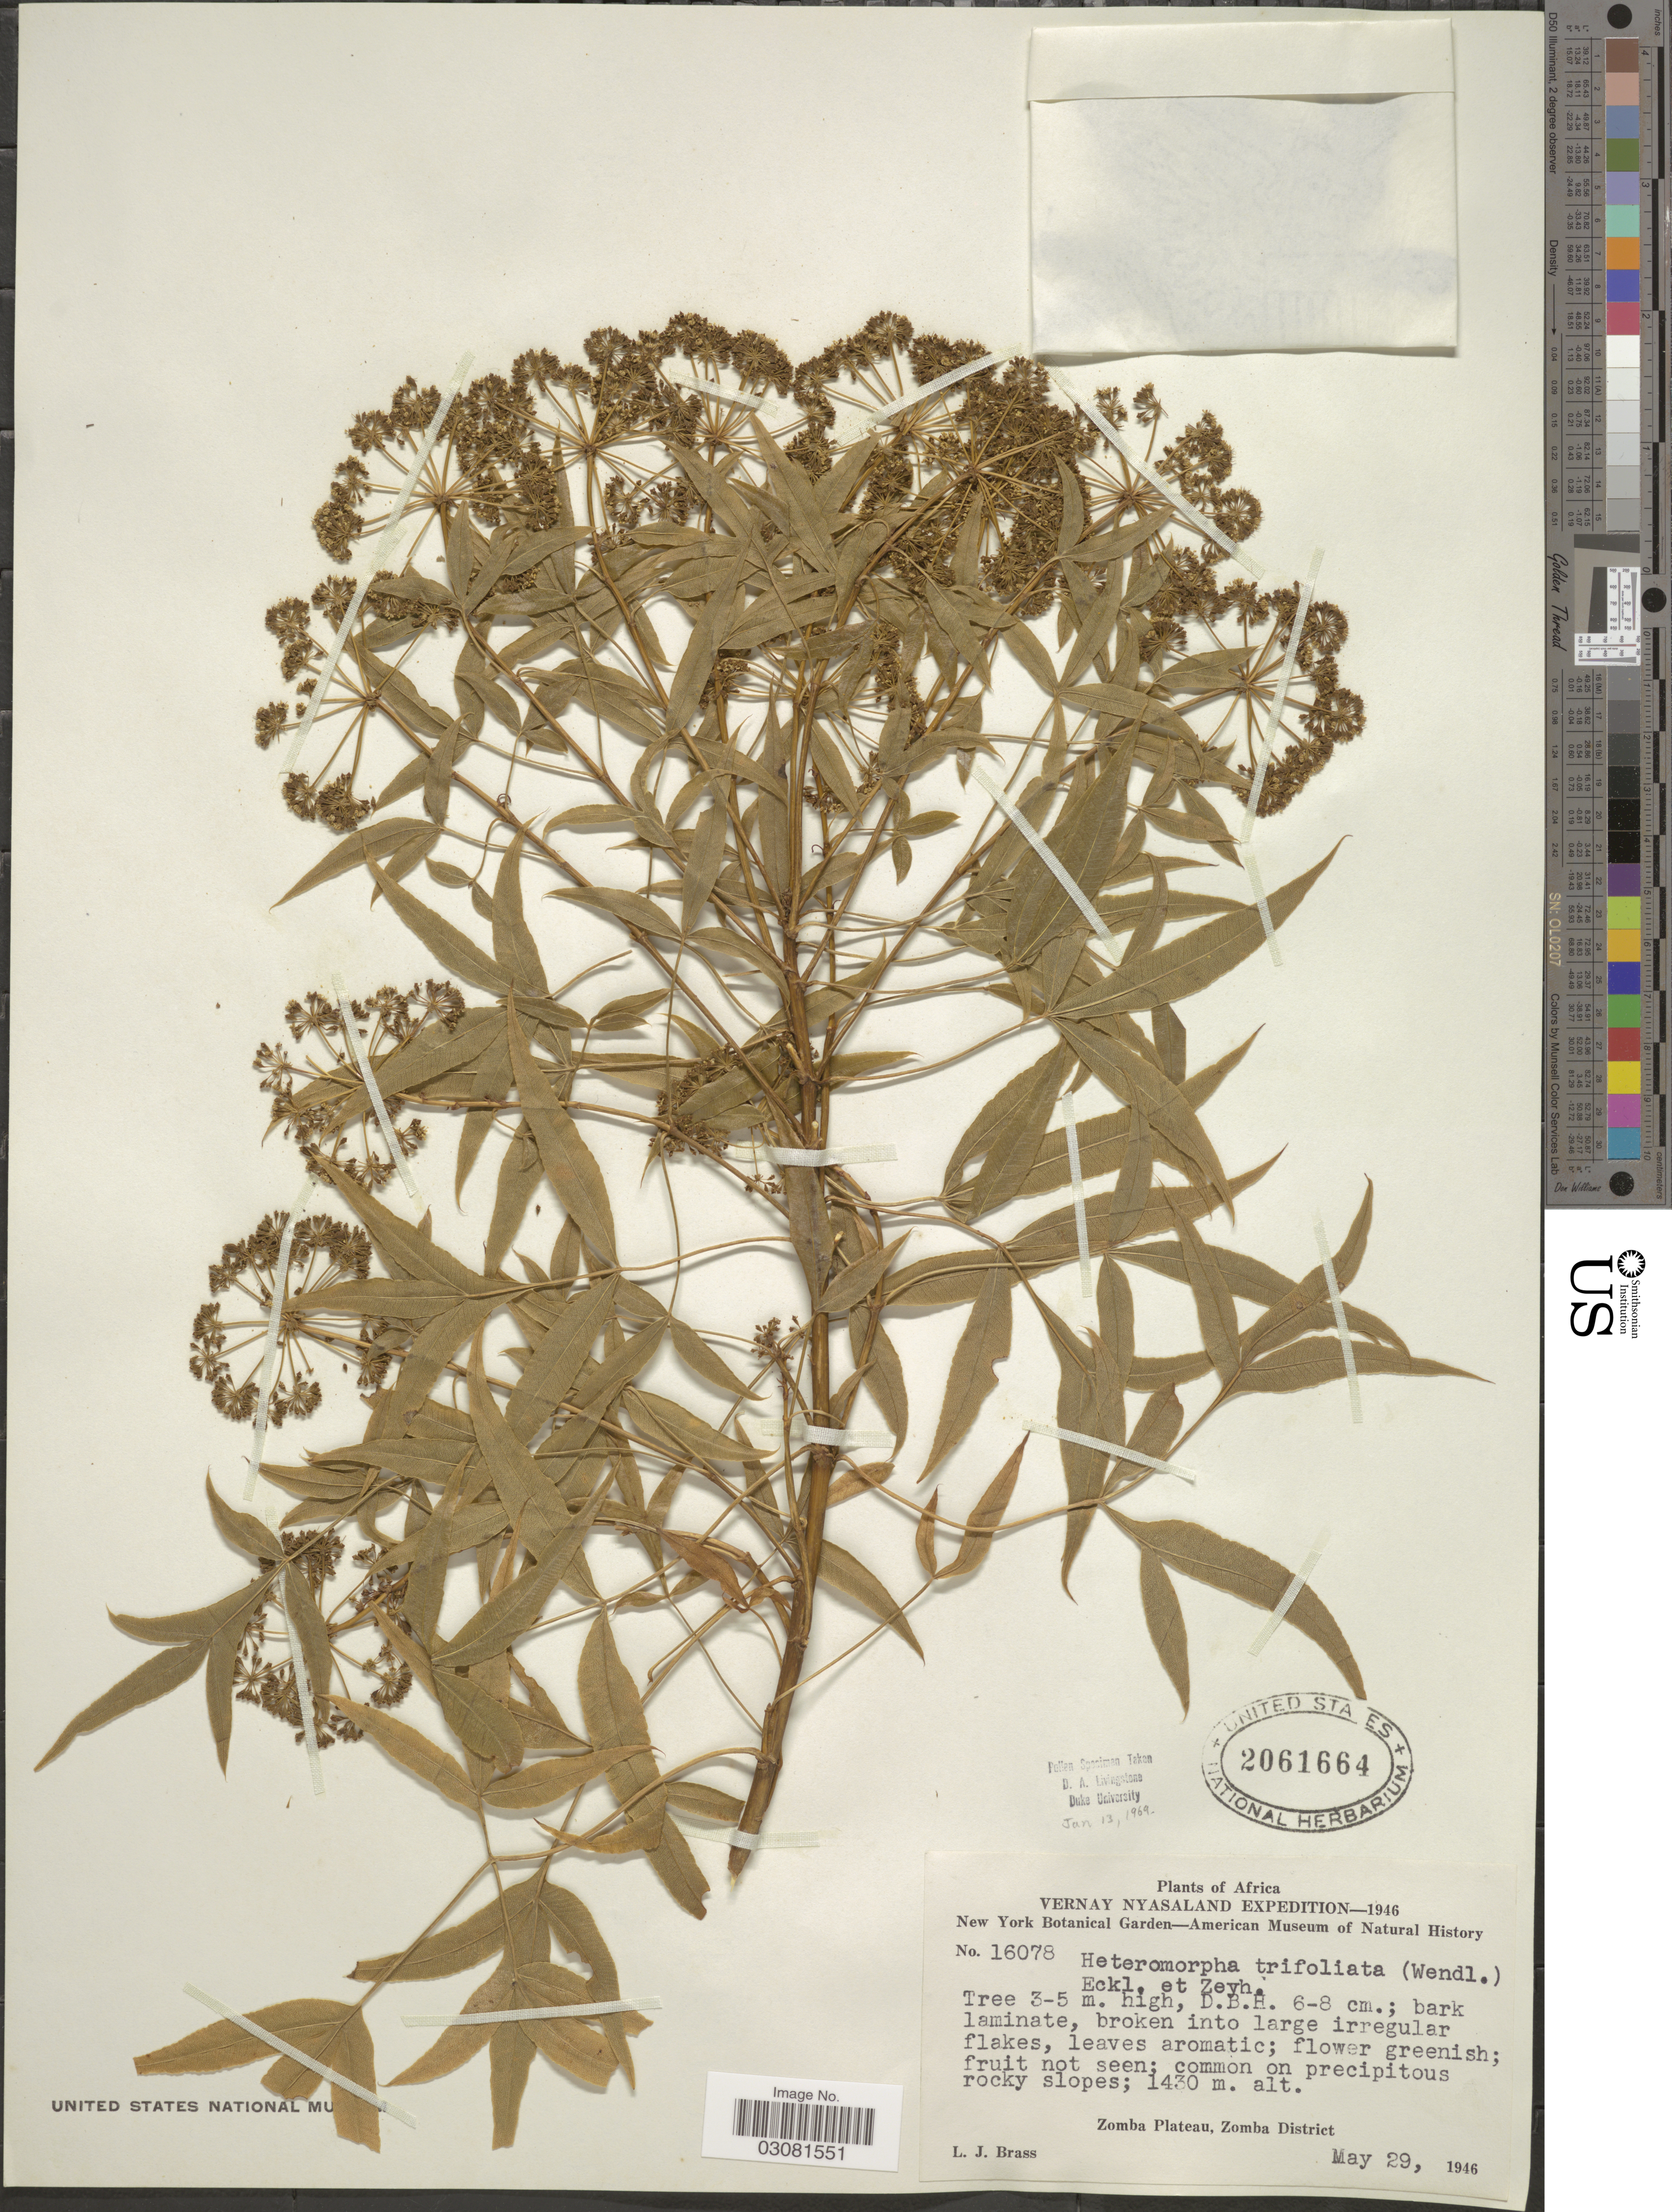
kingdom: Plantae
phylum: Tracheophyta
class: Magnoliopsida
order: Apiales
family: Apiaceae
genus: Heteromorpha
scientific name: Heteromorpha trifoliata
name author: (H.L. Wendl. & Bartl.) Eckl. & Zeyh.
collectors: L. J. Brass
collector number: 16078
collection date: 1946-05-29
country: Malawi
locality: Vernay Nyasaland, Zomba Plateau, Zomba District.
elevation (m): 1430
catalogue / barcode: US 2061664